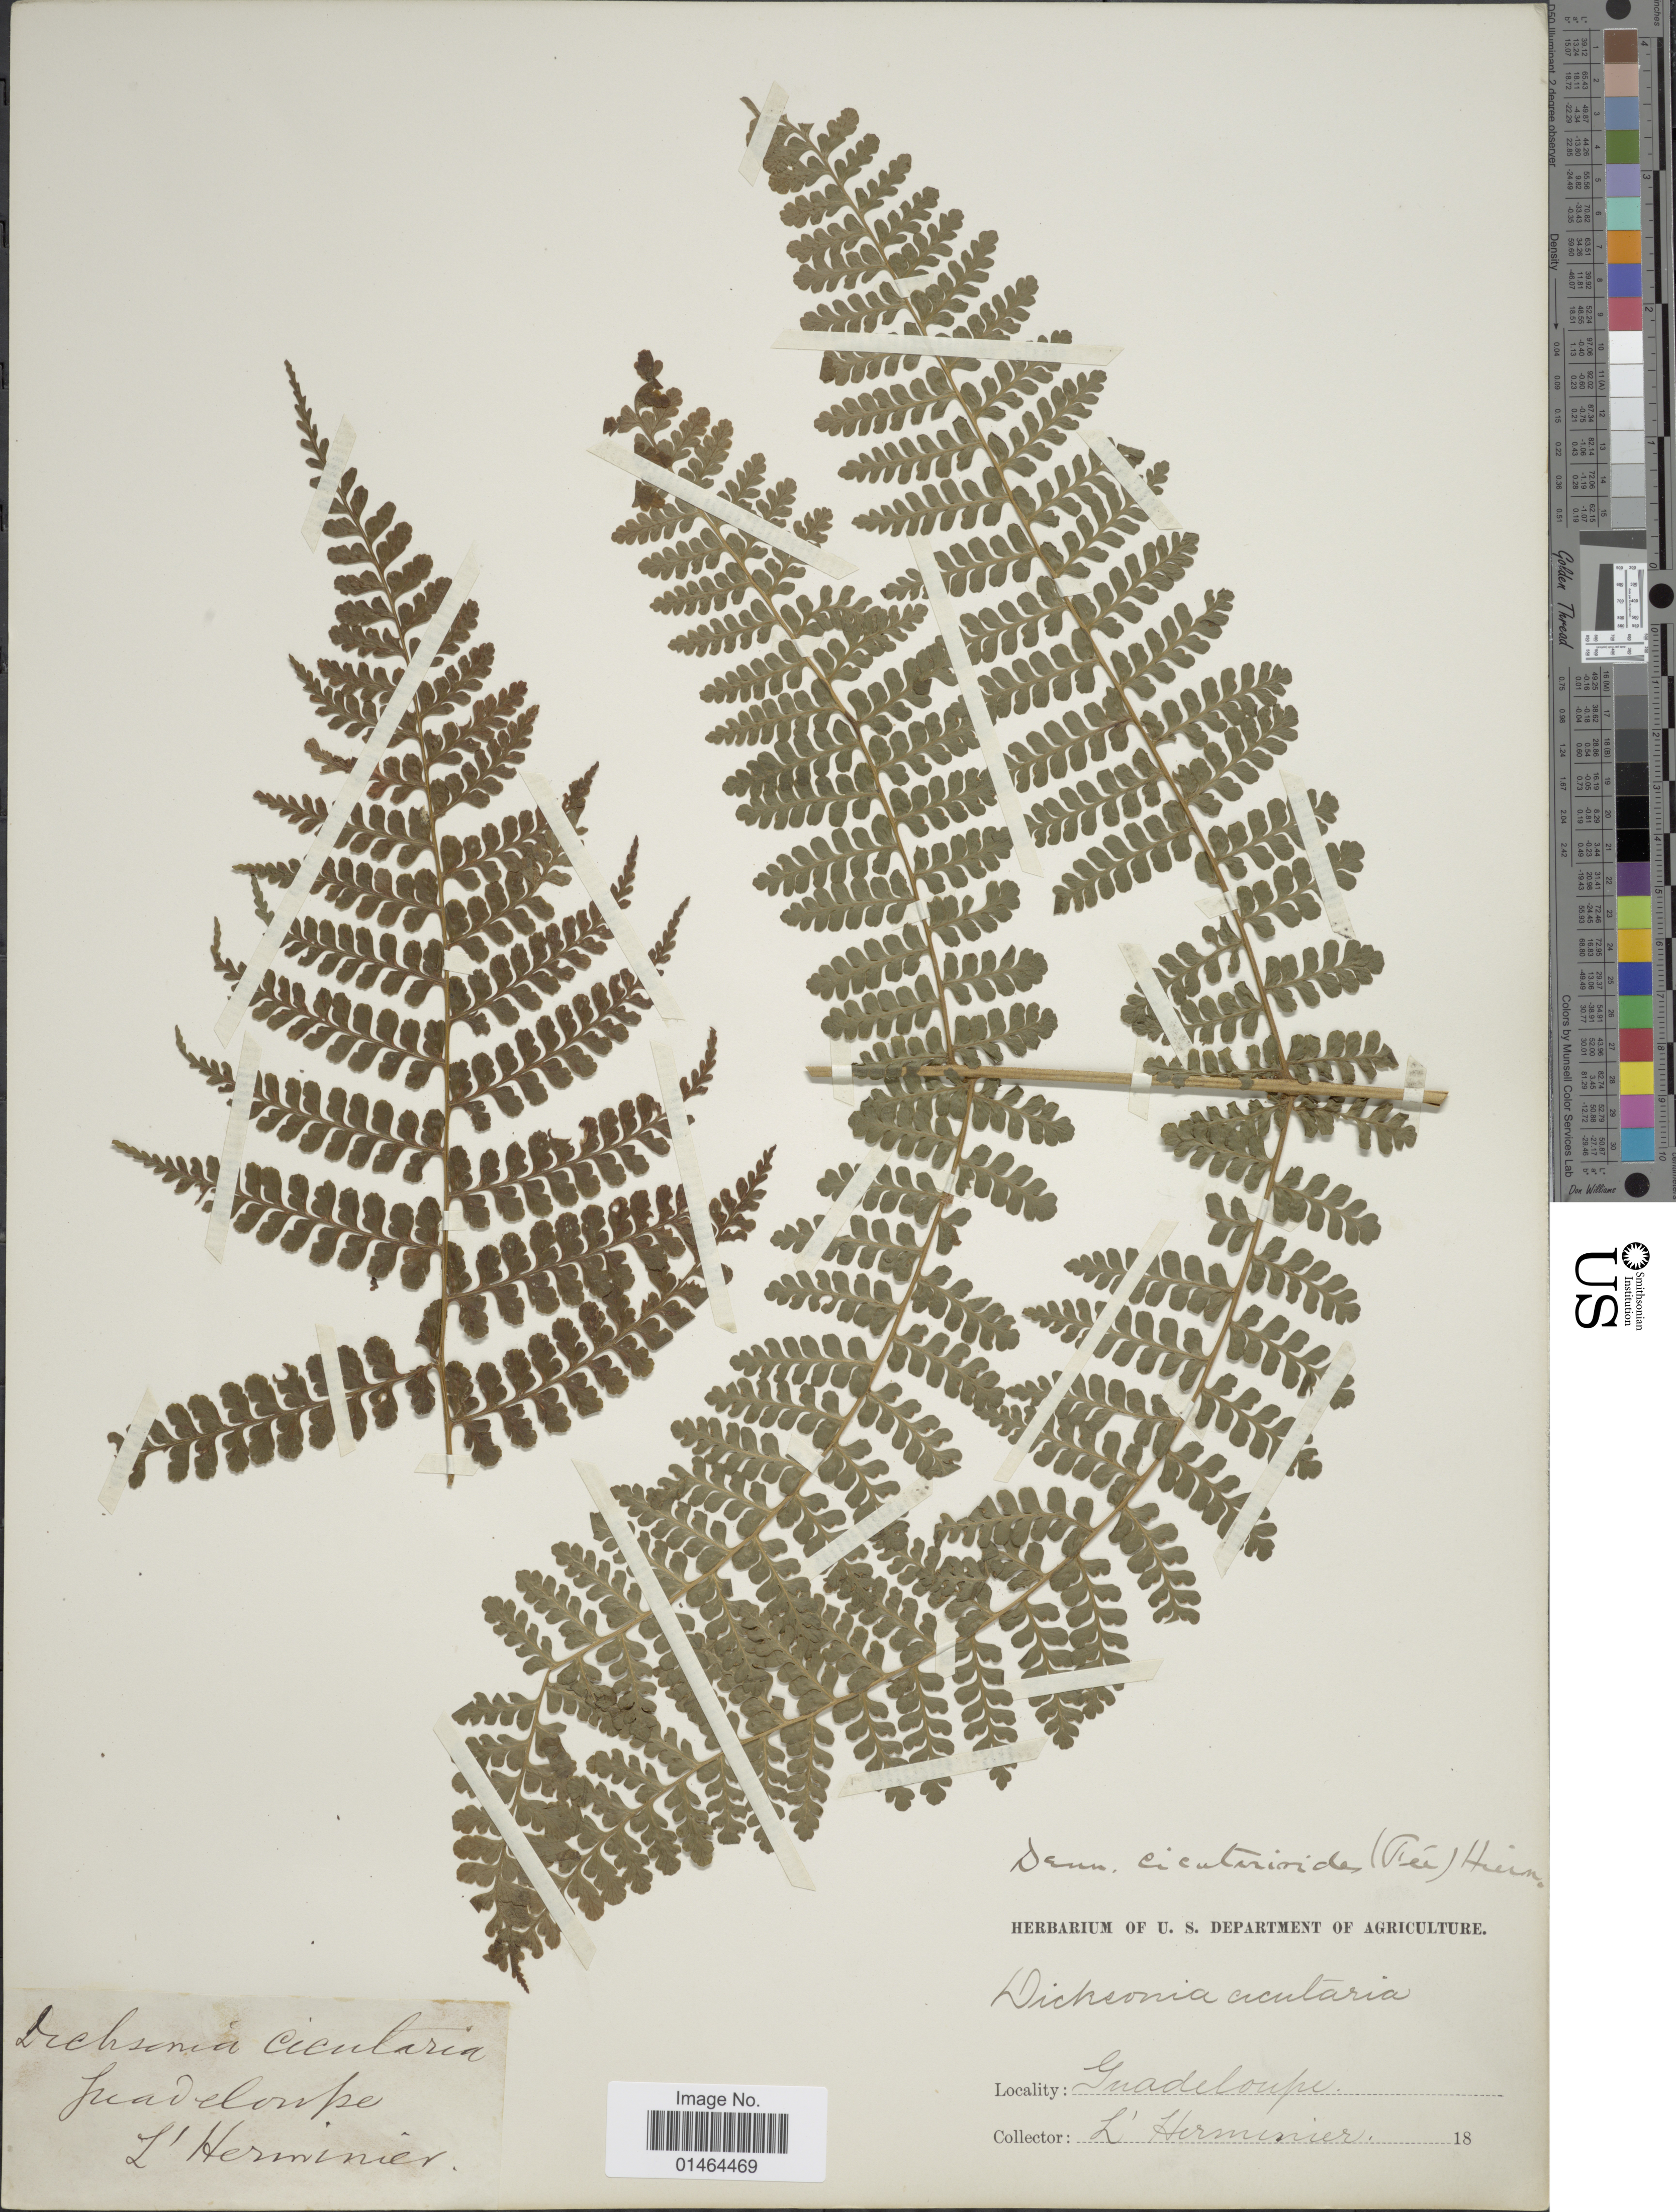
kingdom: Plantae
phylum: Tracheophyta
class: Polypodiopsida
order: Polypodiales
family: Dennstaedtiaceae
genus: Dennstaedtia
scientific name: Dennstaedtia dissecta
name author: (Sw.) T. Moore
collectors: -. L'Herminier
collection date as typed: Transcribed d/m/y: //18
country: Guadeloupe